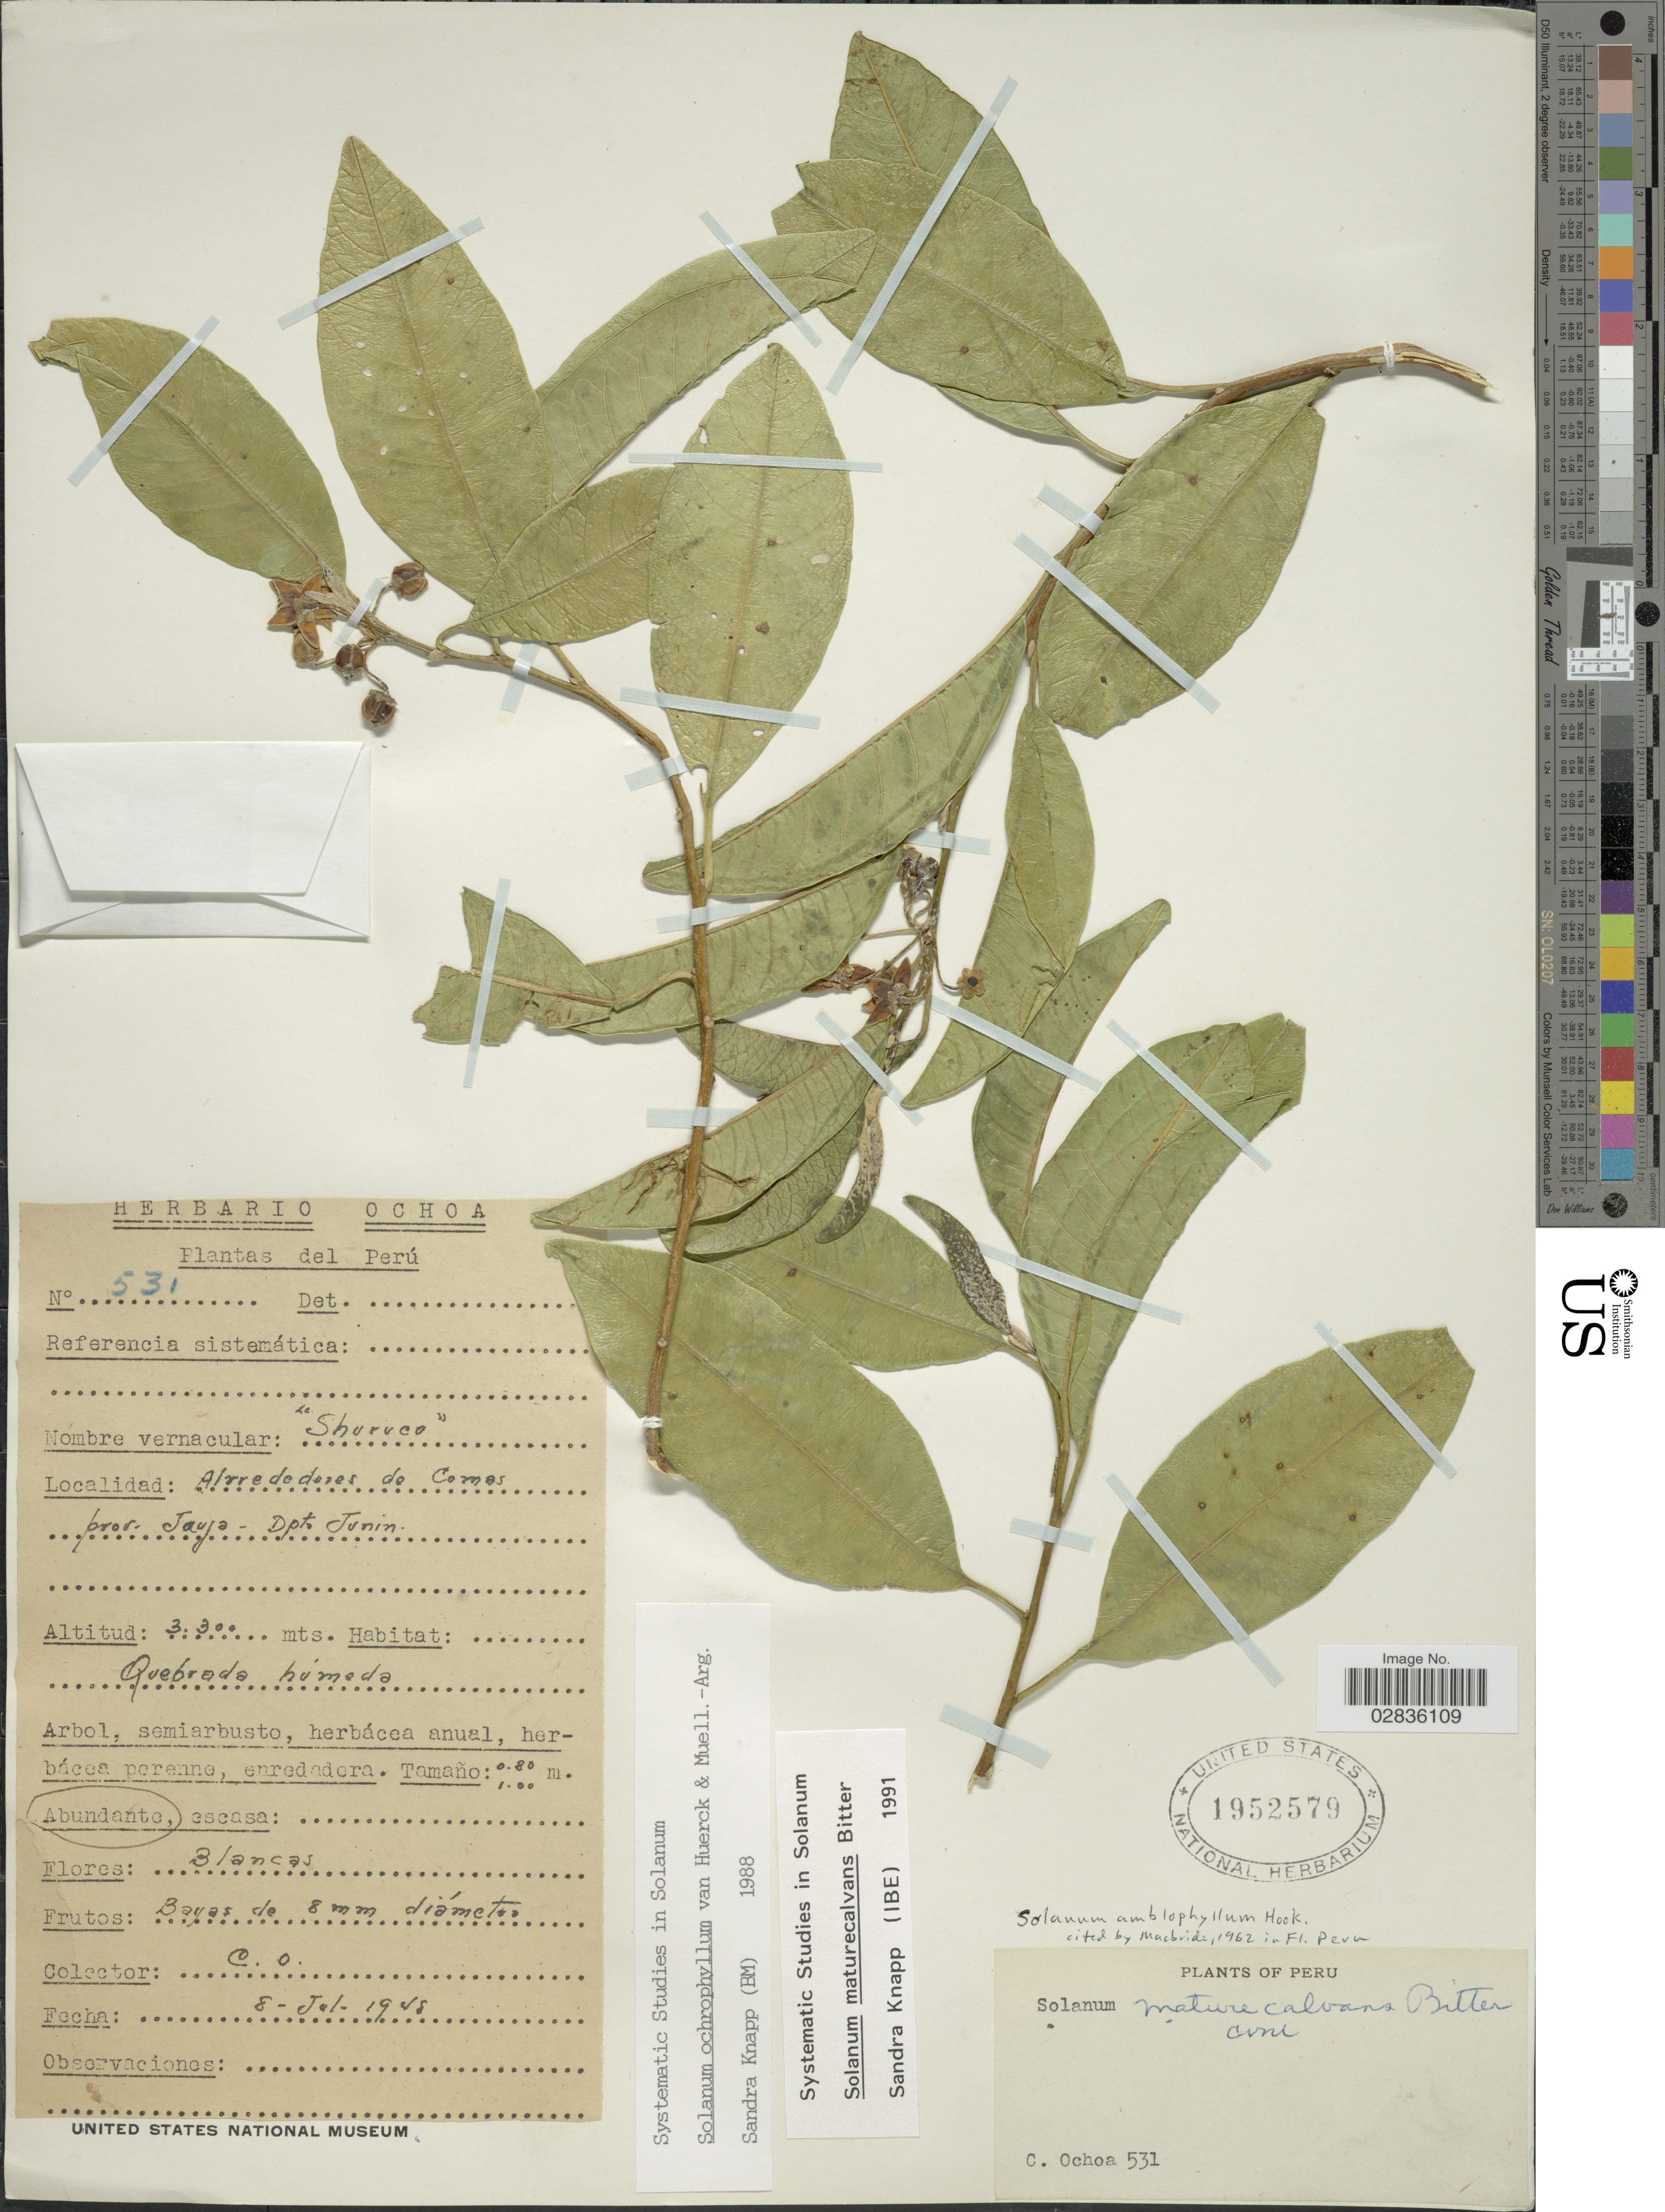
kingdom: Plantae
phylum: Tracheophyta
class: Magnoliopsida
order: Solanales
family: Solanaceae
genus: Solanum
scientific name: Solanum maturecalvans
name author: Bitter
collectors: C. Ochoa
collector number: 531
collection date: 1945-07-08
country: Peru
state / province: Junín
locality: Alrrededores de Comas, Prov. Jauja - Dept. Junín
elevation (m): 3300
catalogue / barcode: US 1952579